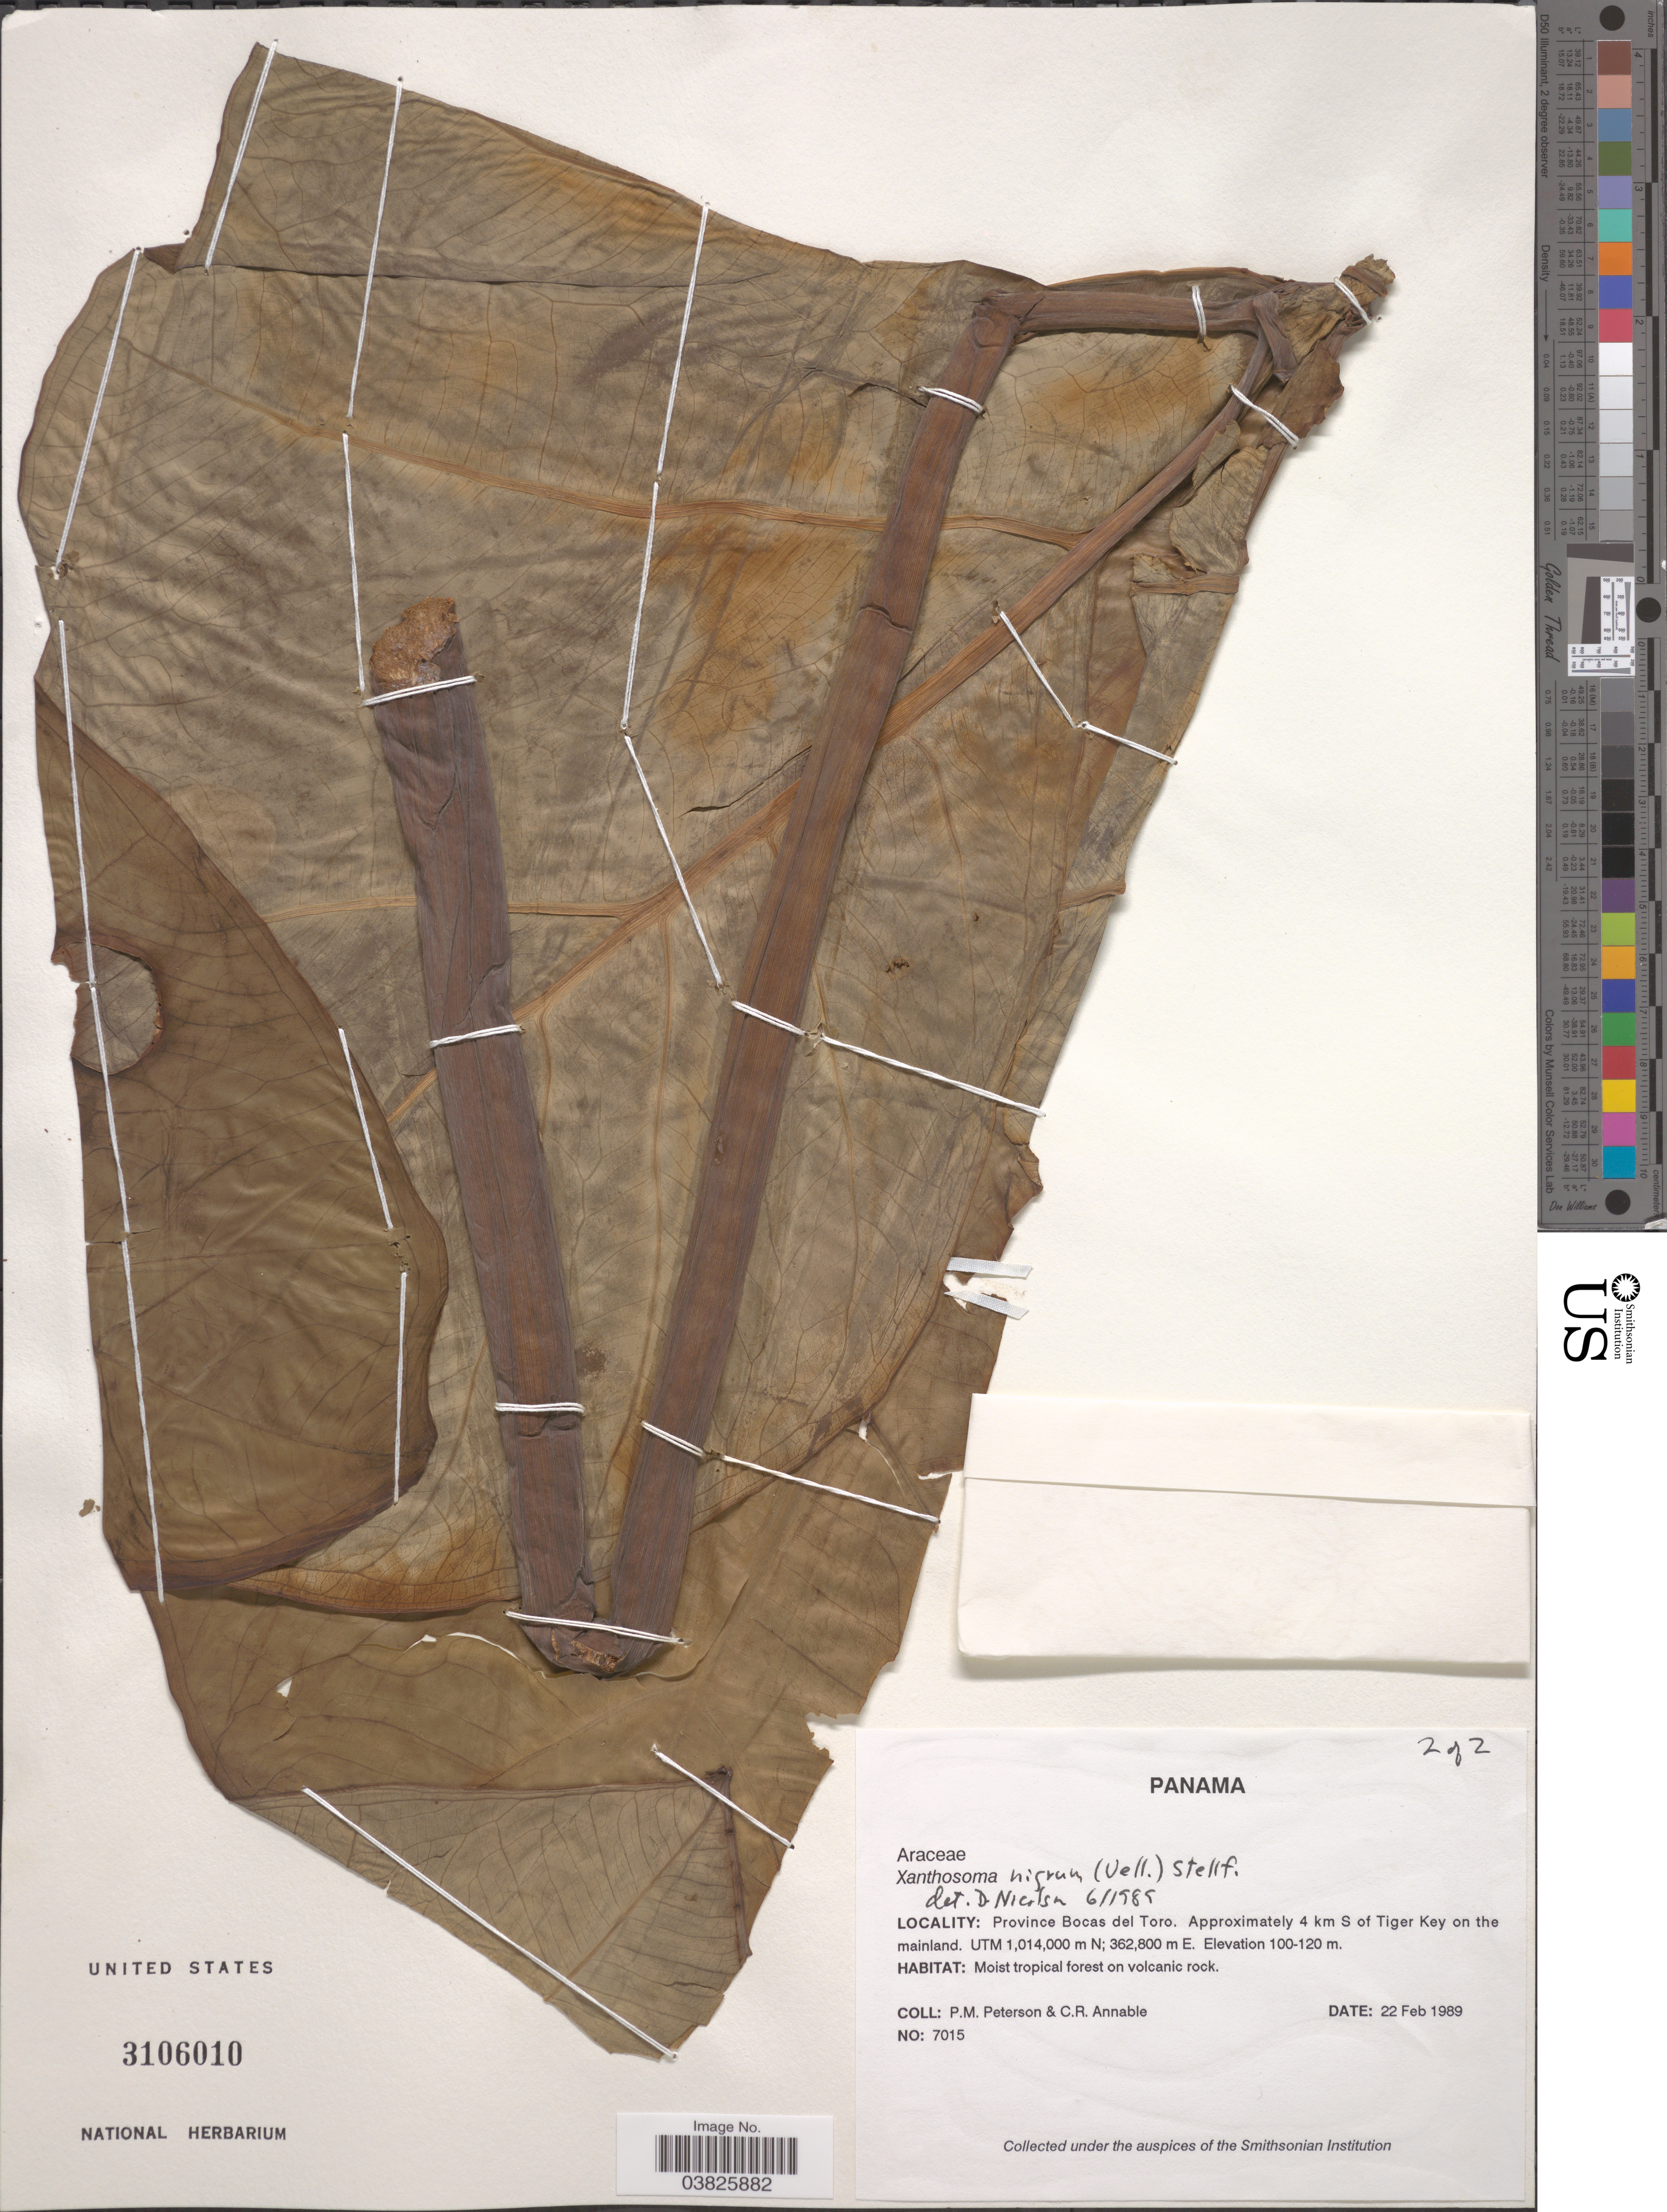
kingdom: Plantae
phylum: Tracheophyta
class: Liliopsida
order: Alismatales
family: Araceae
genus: Xanthosoma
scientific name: Xanthosoma nigrum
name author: (Vell.) Stellfeld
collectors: P. M. Peterson & C. R. Annable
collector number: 7015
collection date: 1989-02-22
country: Panama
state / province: Bocas del Toro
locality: Approximately 4 km S of Tiger Key on the mainland.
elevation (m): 100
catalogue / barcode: US 3106010